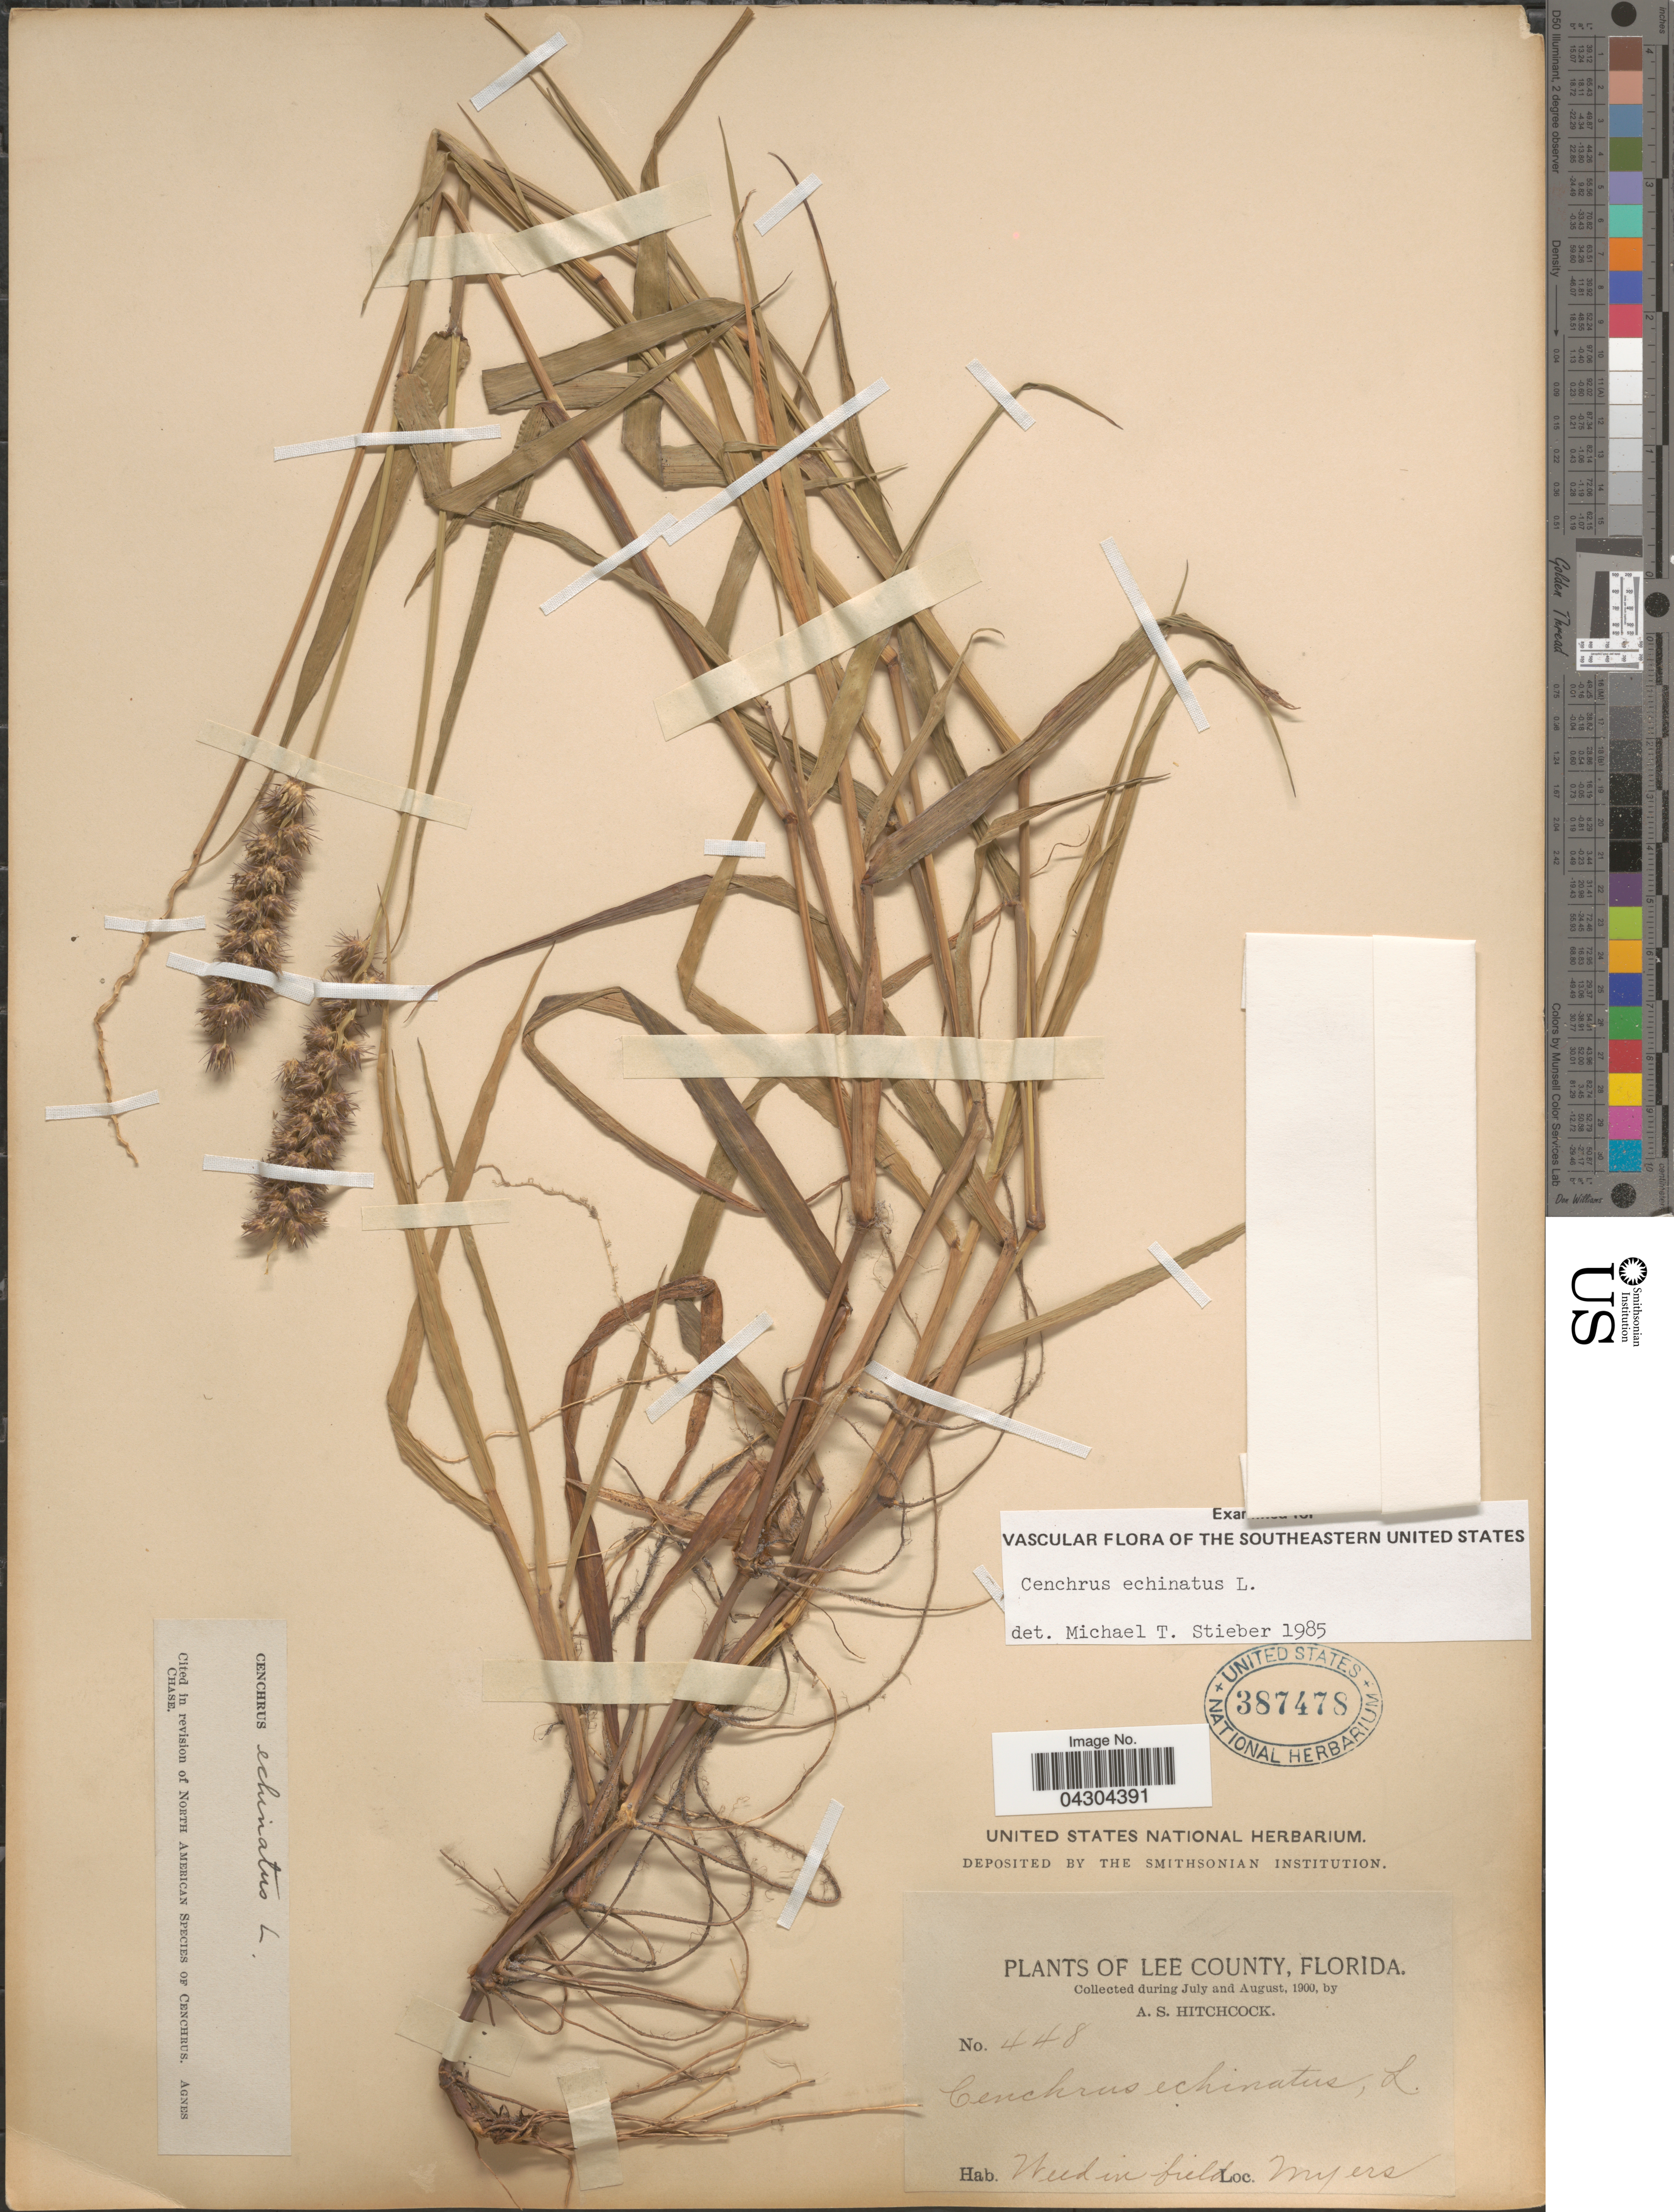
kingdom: Plantae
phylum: Tracheophyta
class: Liliopsida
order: Poales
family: Poaceae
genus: Cenchrus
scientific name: Cenchrus echinatus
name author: L.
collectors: A. S. Hitchcock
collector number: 448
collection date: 1900-07/1900-08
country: United States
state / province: Florida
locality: Lee County. Weed in field. Myers.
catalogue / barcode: US 387478